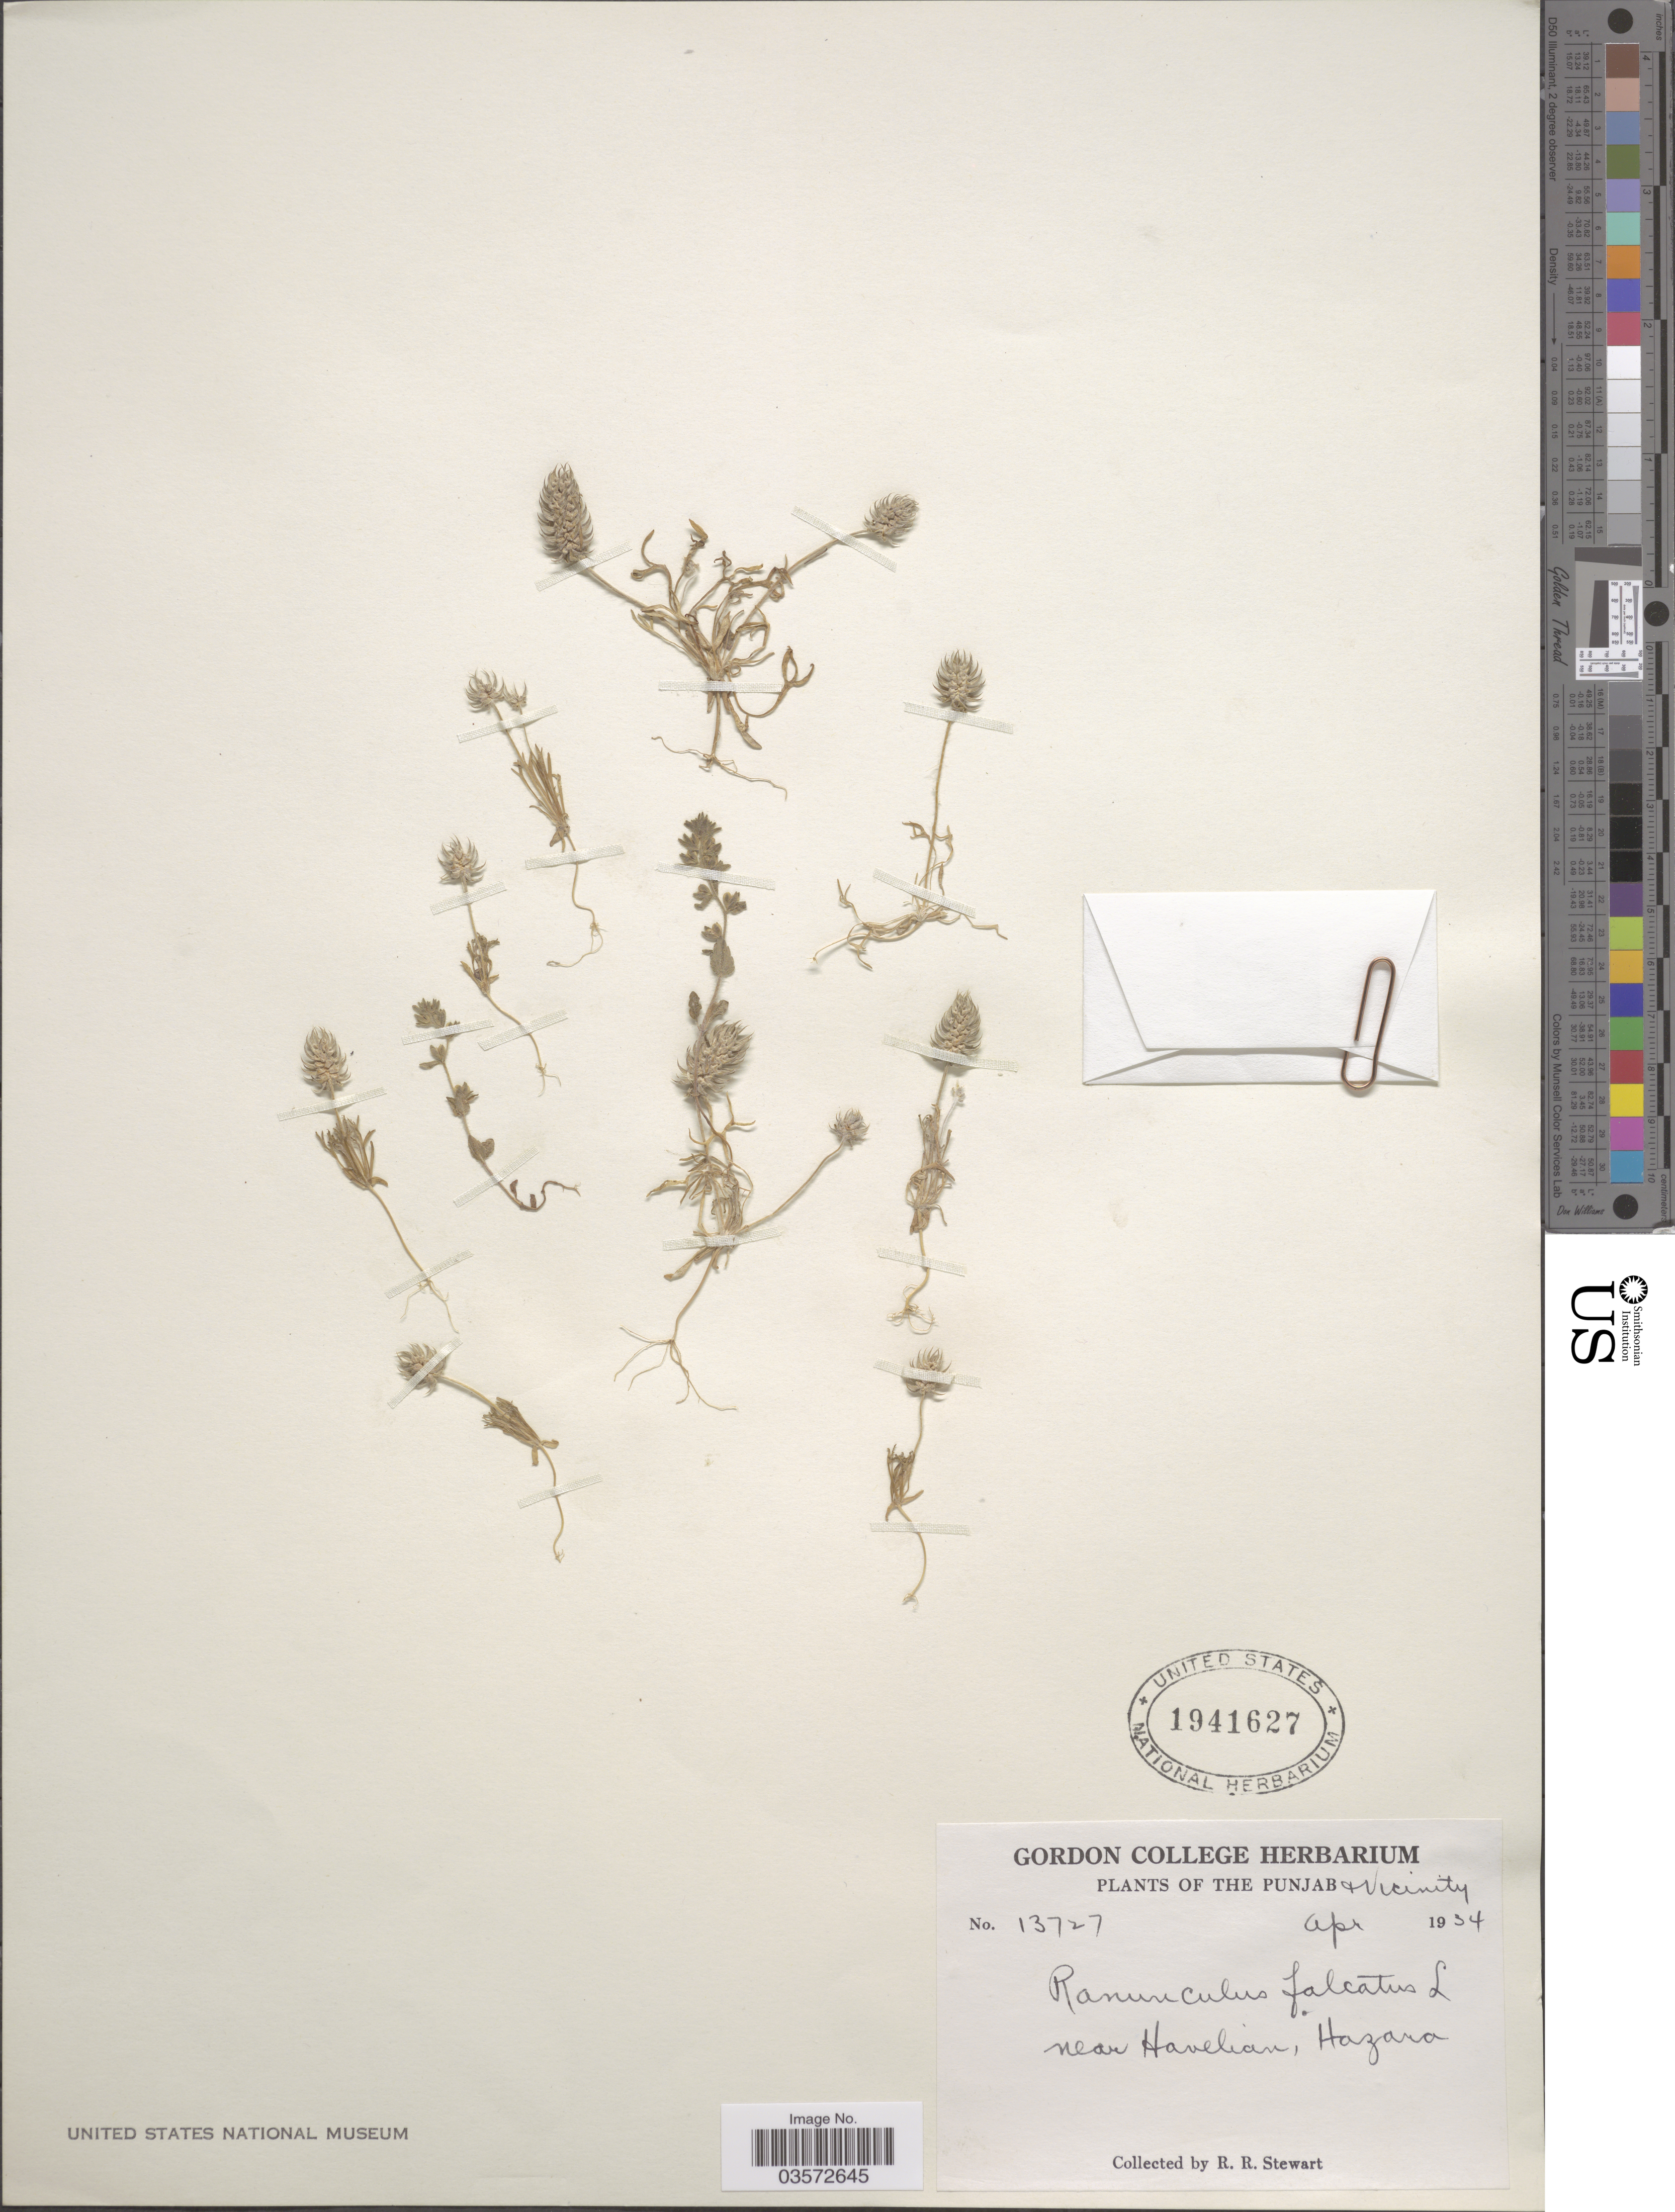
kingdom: Plantae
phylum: Tracheophyta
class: Magnoliopsida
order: Ranunculales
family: Ranunculaceae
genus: Ranunculus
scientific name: Ranunculus falcatus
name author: L.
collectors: R. Stewart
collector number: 13727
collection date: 1934-04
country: Pakistan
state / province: Khyber Pakhtunkhwa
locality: The Punjab & Vicinity. Near Havelian, Hazara.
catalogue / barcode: US 1941627